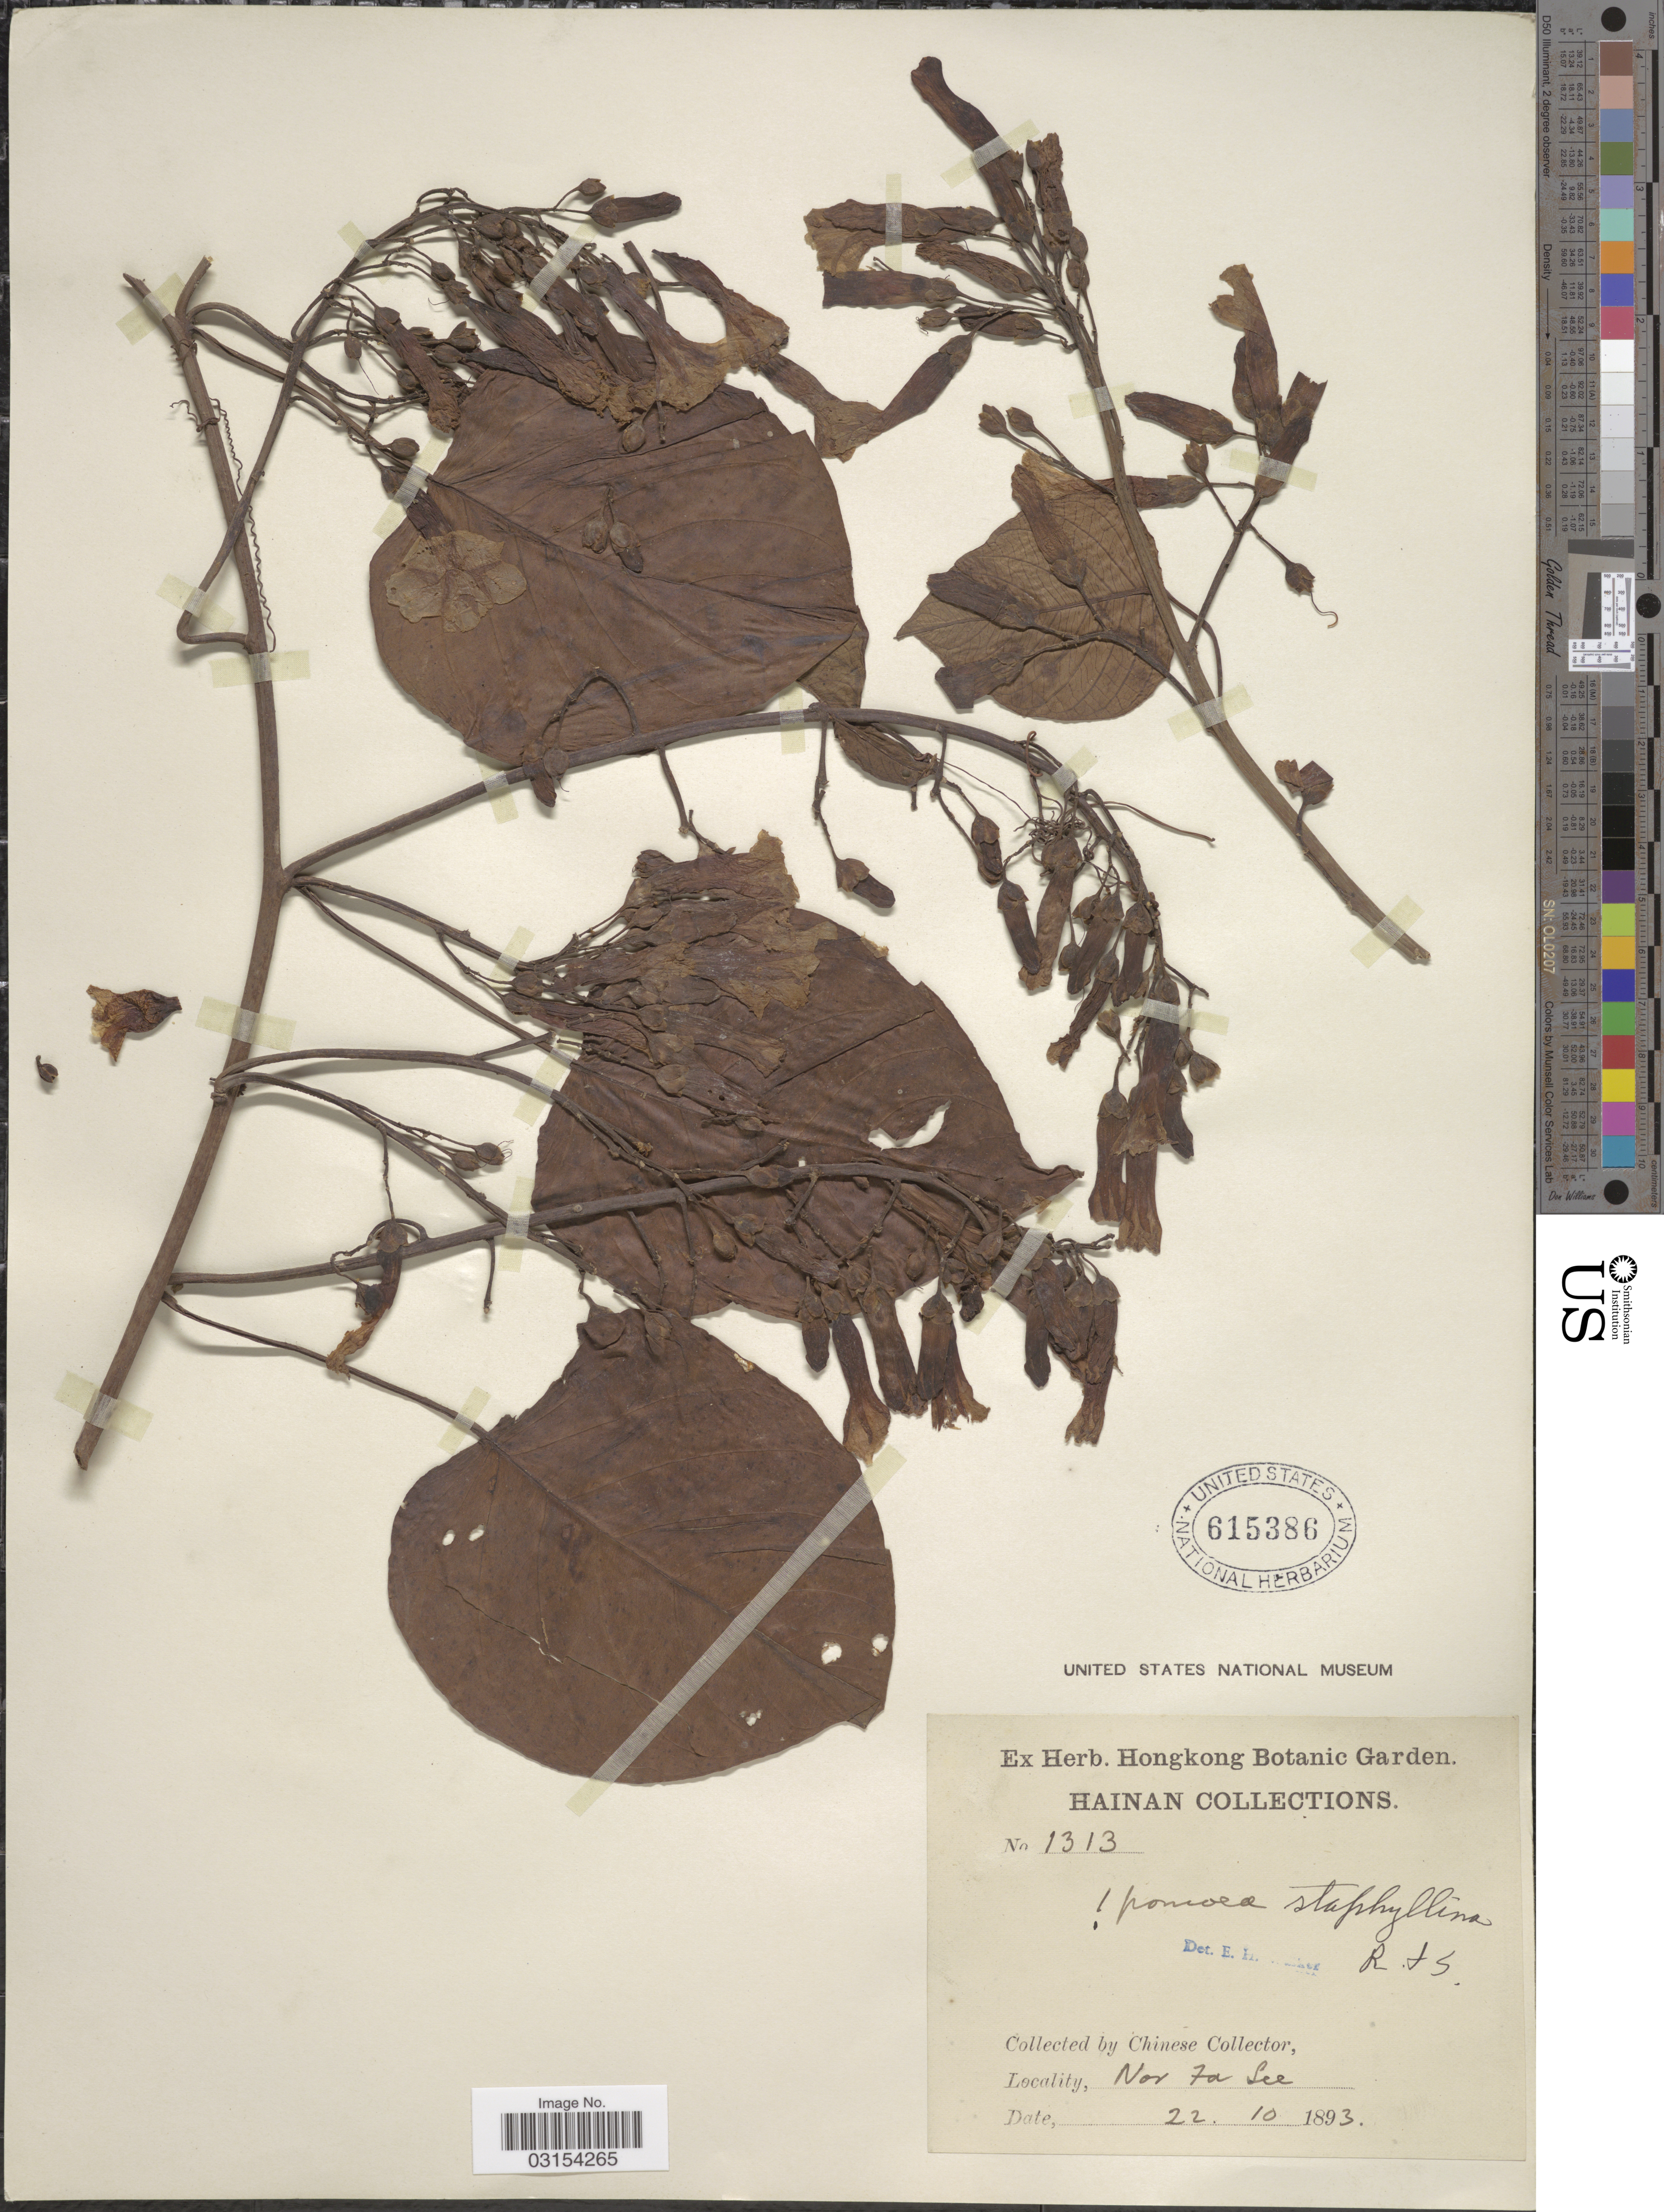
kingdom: Plantae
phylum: Tracheophyta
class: Magnoliopsida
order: Solanales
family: Convolvulaceae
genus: Ipomoea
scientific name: Ipomoea staphylina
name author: Roem. & Schult.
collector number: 1313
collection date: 1893-10-22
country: China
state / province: Hainan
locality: Nor Fa Lee. [interpreted]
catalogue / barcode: US 615386